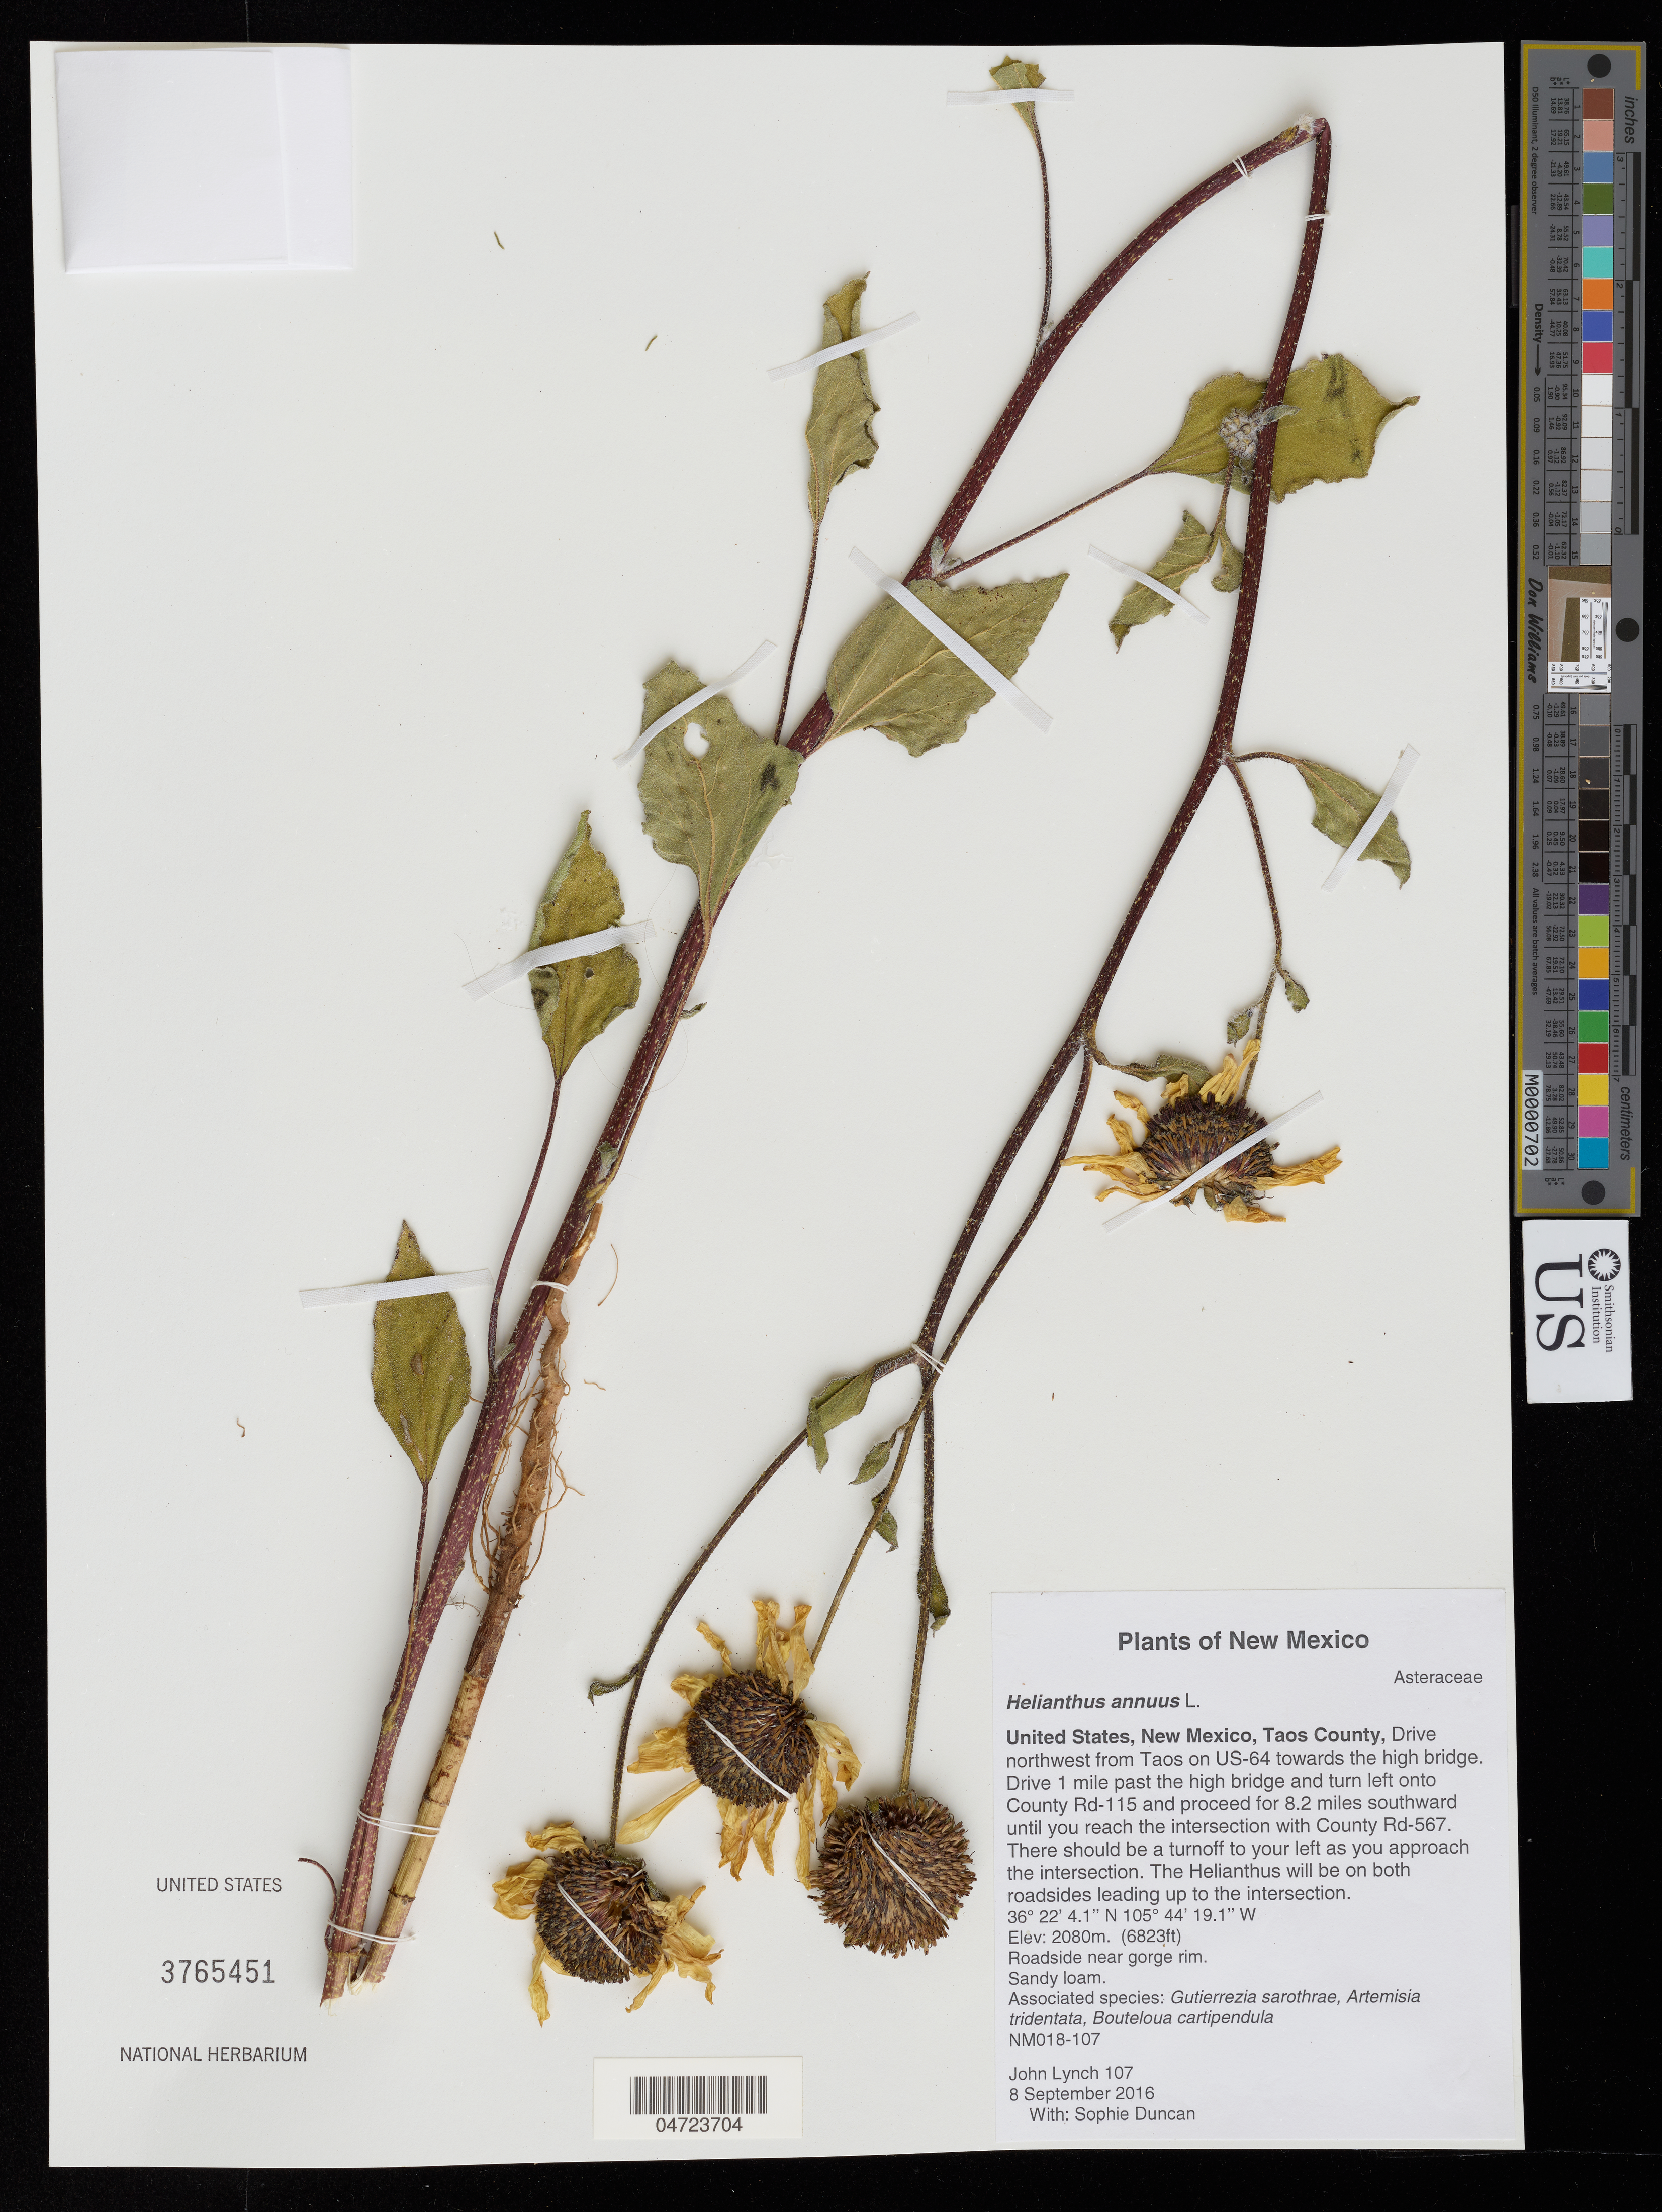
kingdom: Plantae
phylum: Tracheophyta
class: Magnoliopsida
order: Asterales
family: Asteraceae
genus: Helianthus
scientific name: Helianthus annuus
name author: L.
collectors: J. Lynch & S. Duncan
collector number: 107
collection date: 2016-09-08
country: United States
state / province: New Mexico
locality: Taos County, Drive northwest from Taos on US-64 towards the high bridge. Drive 1 mile past the high bridge and turn left onto County Rd-115 and proceed for 8.2 miles southward until you reach the intersection with County Rd-567. There should be a turnoff to your left as you approach the intersection. On both roadsides leading up to the intersection.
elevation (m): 2080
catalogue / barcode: US 3765451